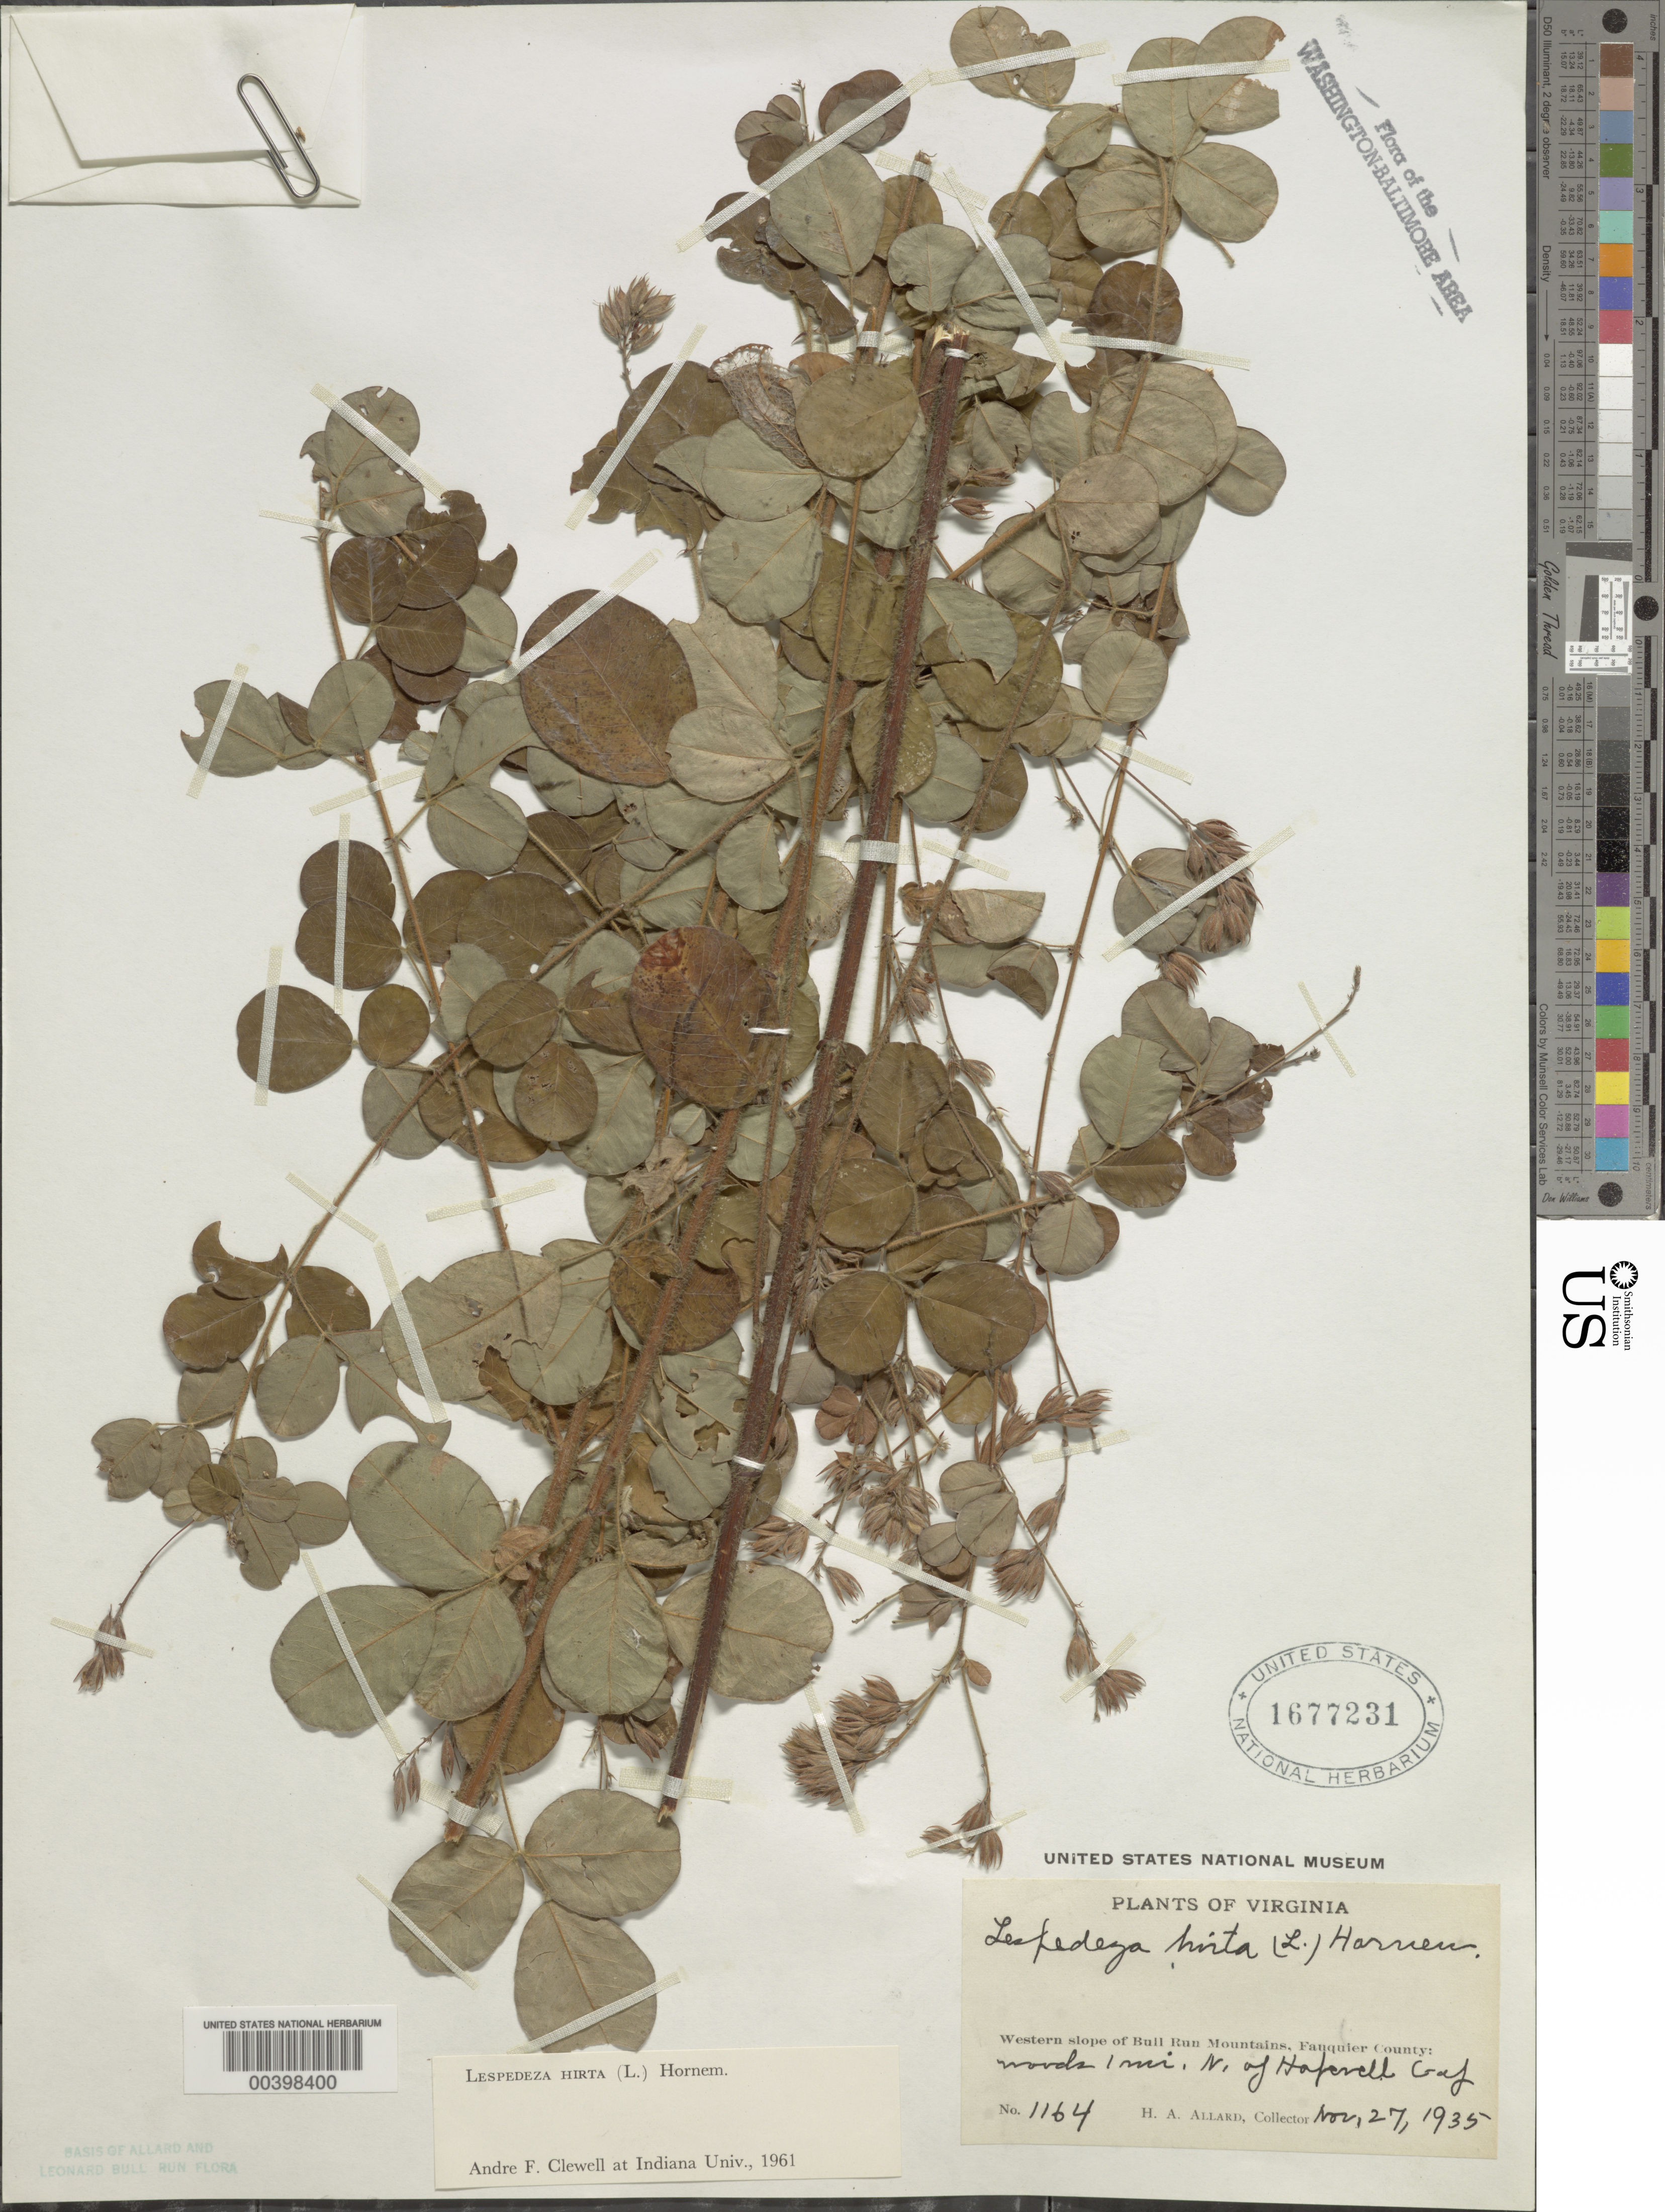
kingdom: Plantae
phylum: Tracheophyta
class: Magnoliopsida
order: Fabales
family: Fabaceae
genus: Lespedeza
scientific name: Lespedeza hirta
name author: (L.) Hornem.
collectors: H. A. Allard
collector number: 1164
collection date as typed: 27 Nov 1935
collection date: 1935-11-27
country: United States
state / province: Virginia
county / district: Fauquier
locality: North of Hopewell Gap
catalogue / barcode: US 1677231